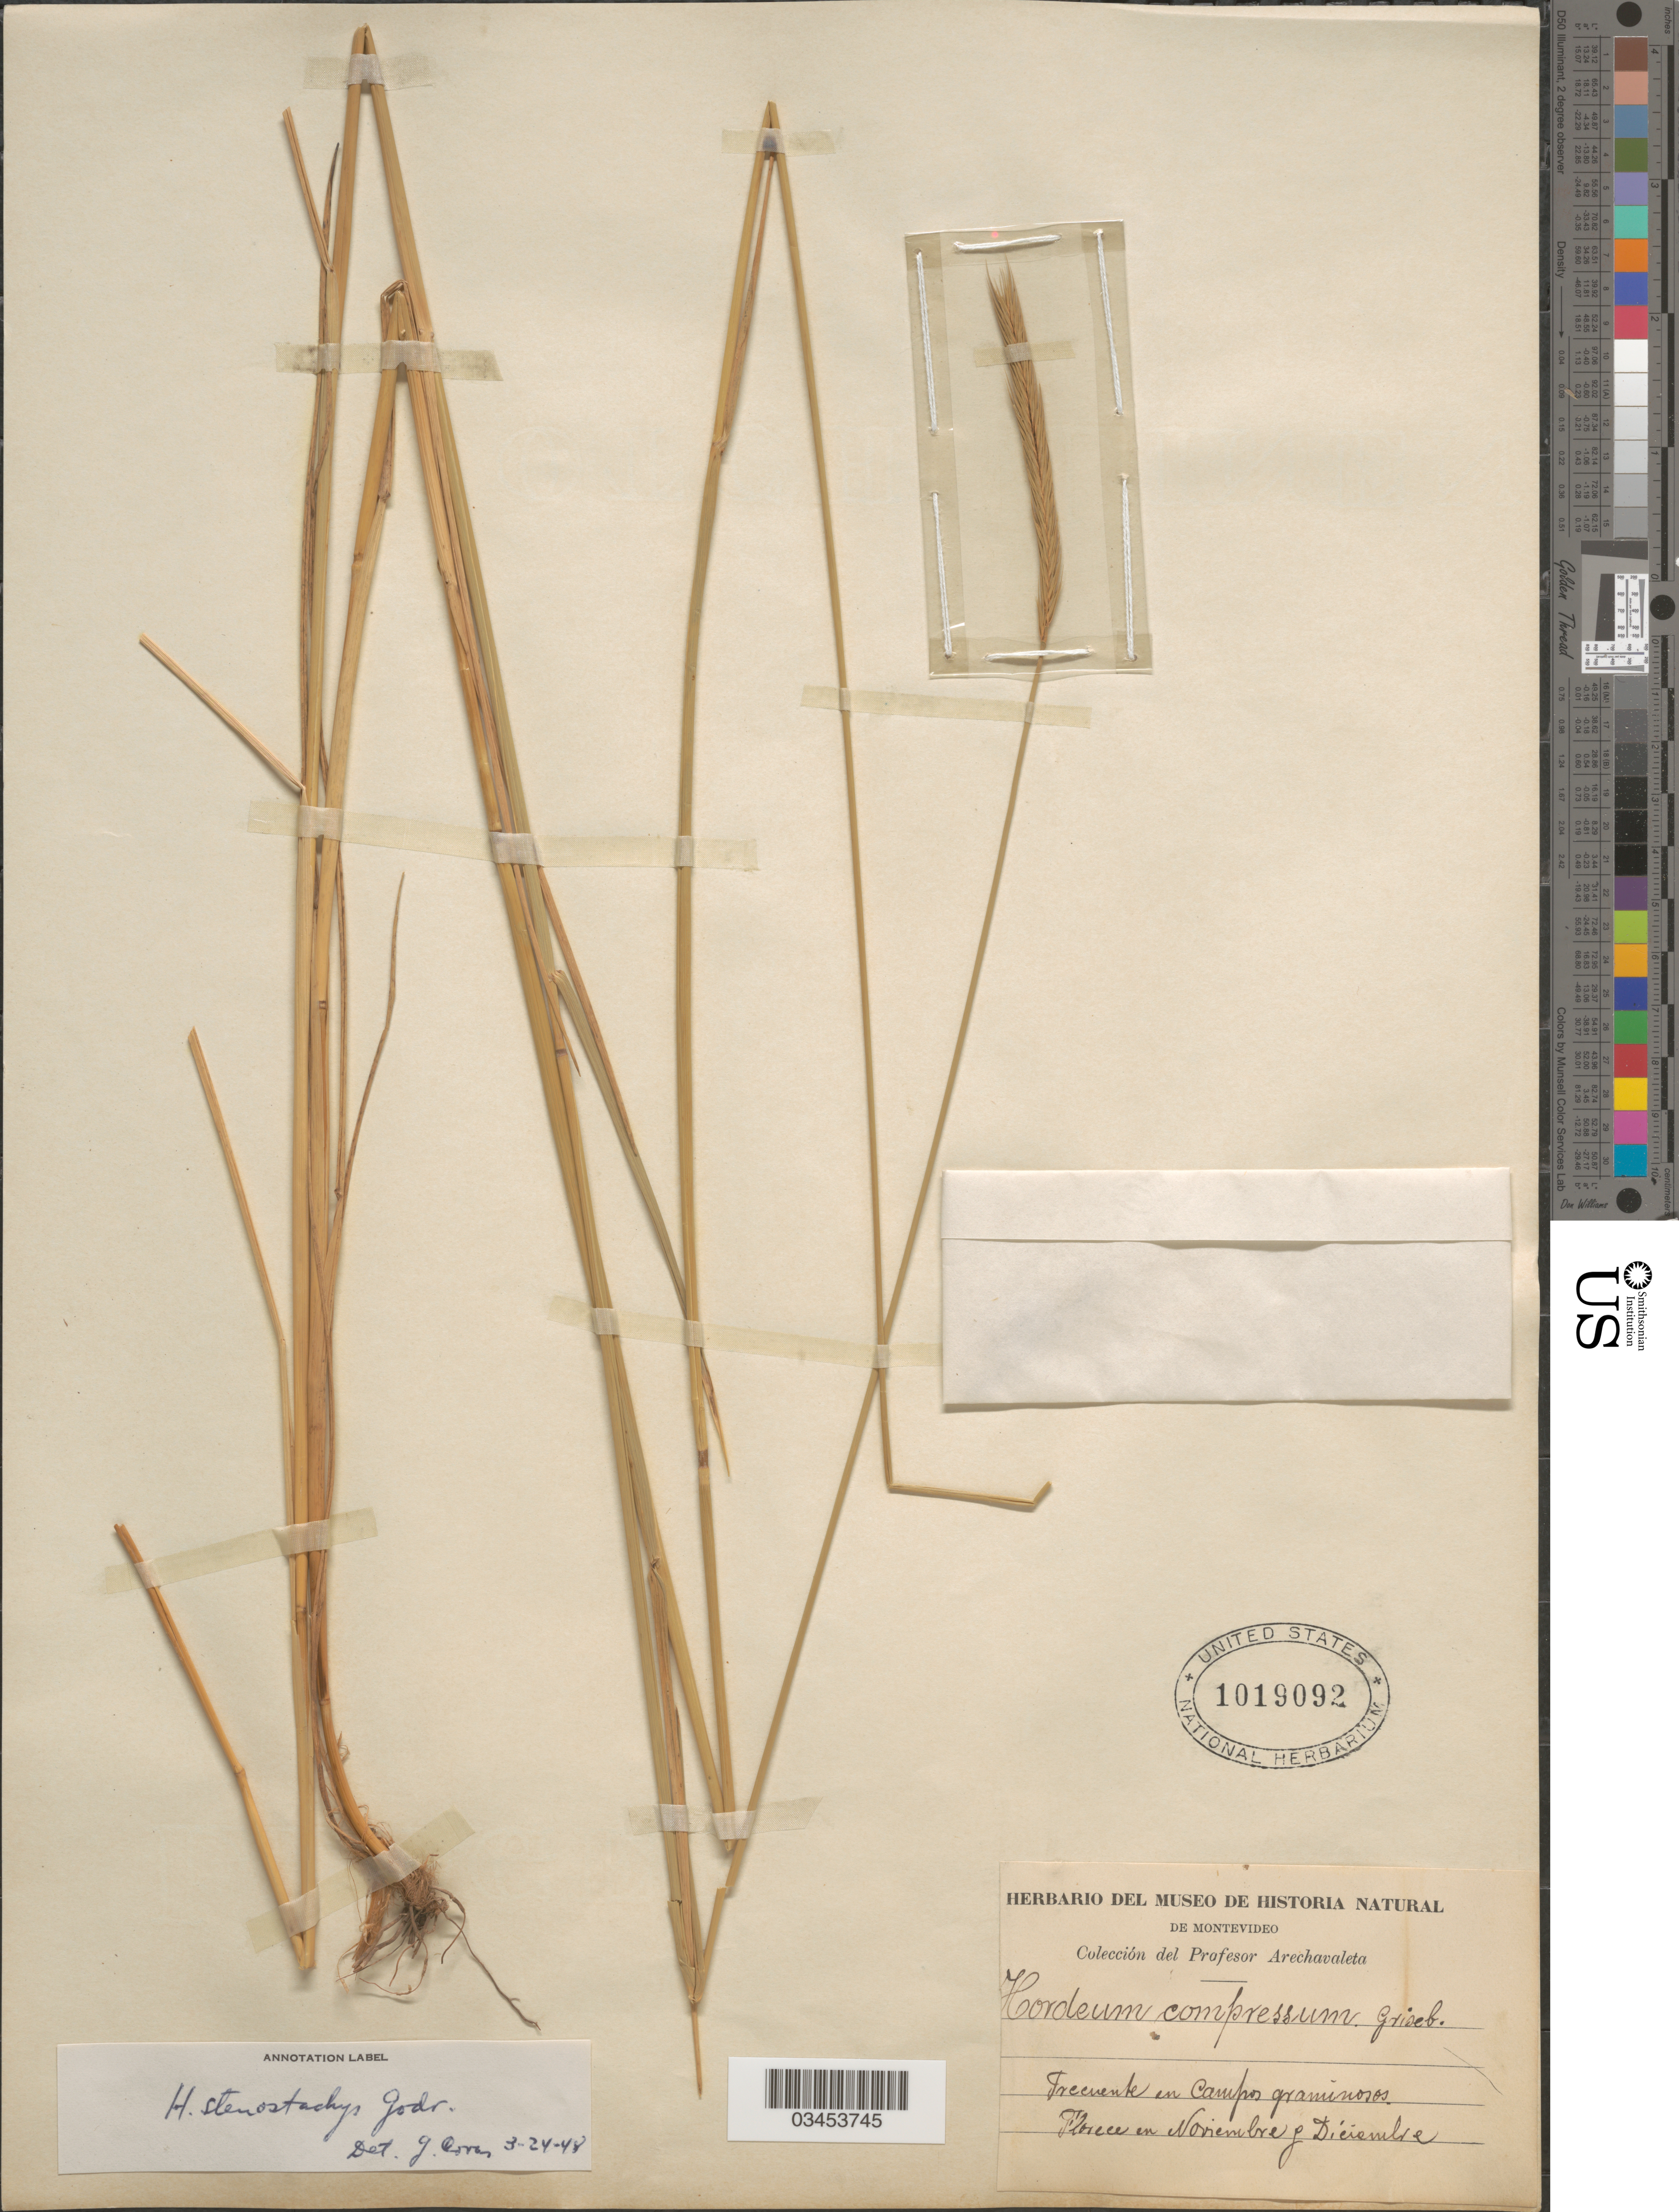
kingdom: Plantae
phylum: Tracheophyta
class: Liliopsida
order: Poales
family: Poaceae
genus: Hordeum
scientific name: Hordeum stenostachys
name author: Godr.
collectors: Arechavaleta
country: Uruguay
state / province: Montevideo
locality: Frecuente en Campo graminosos.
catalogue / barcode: US 1019092